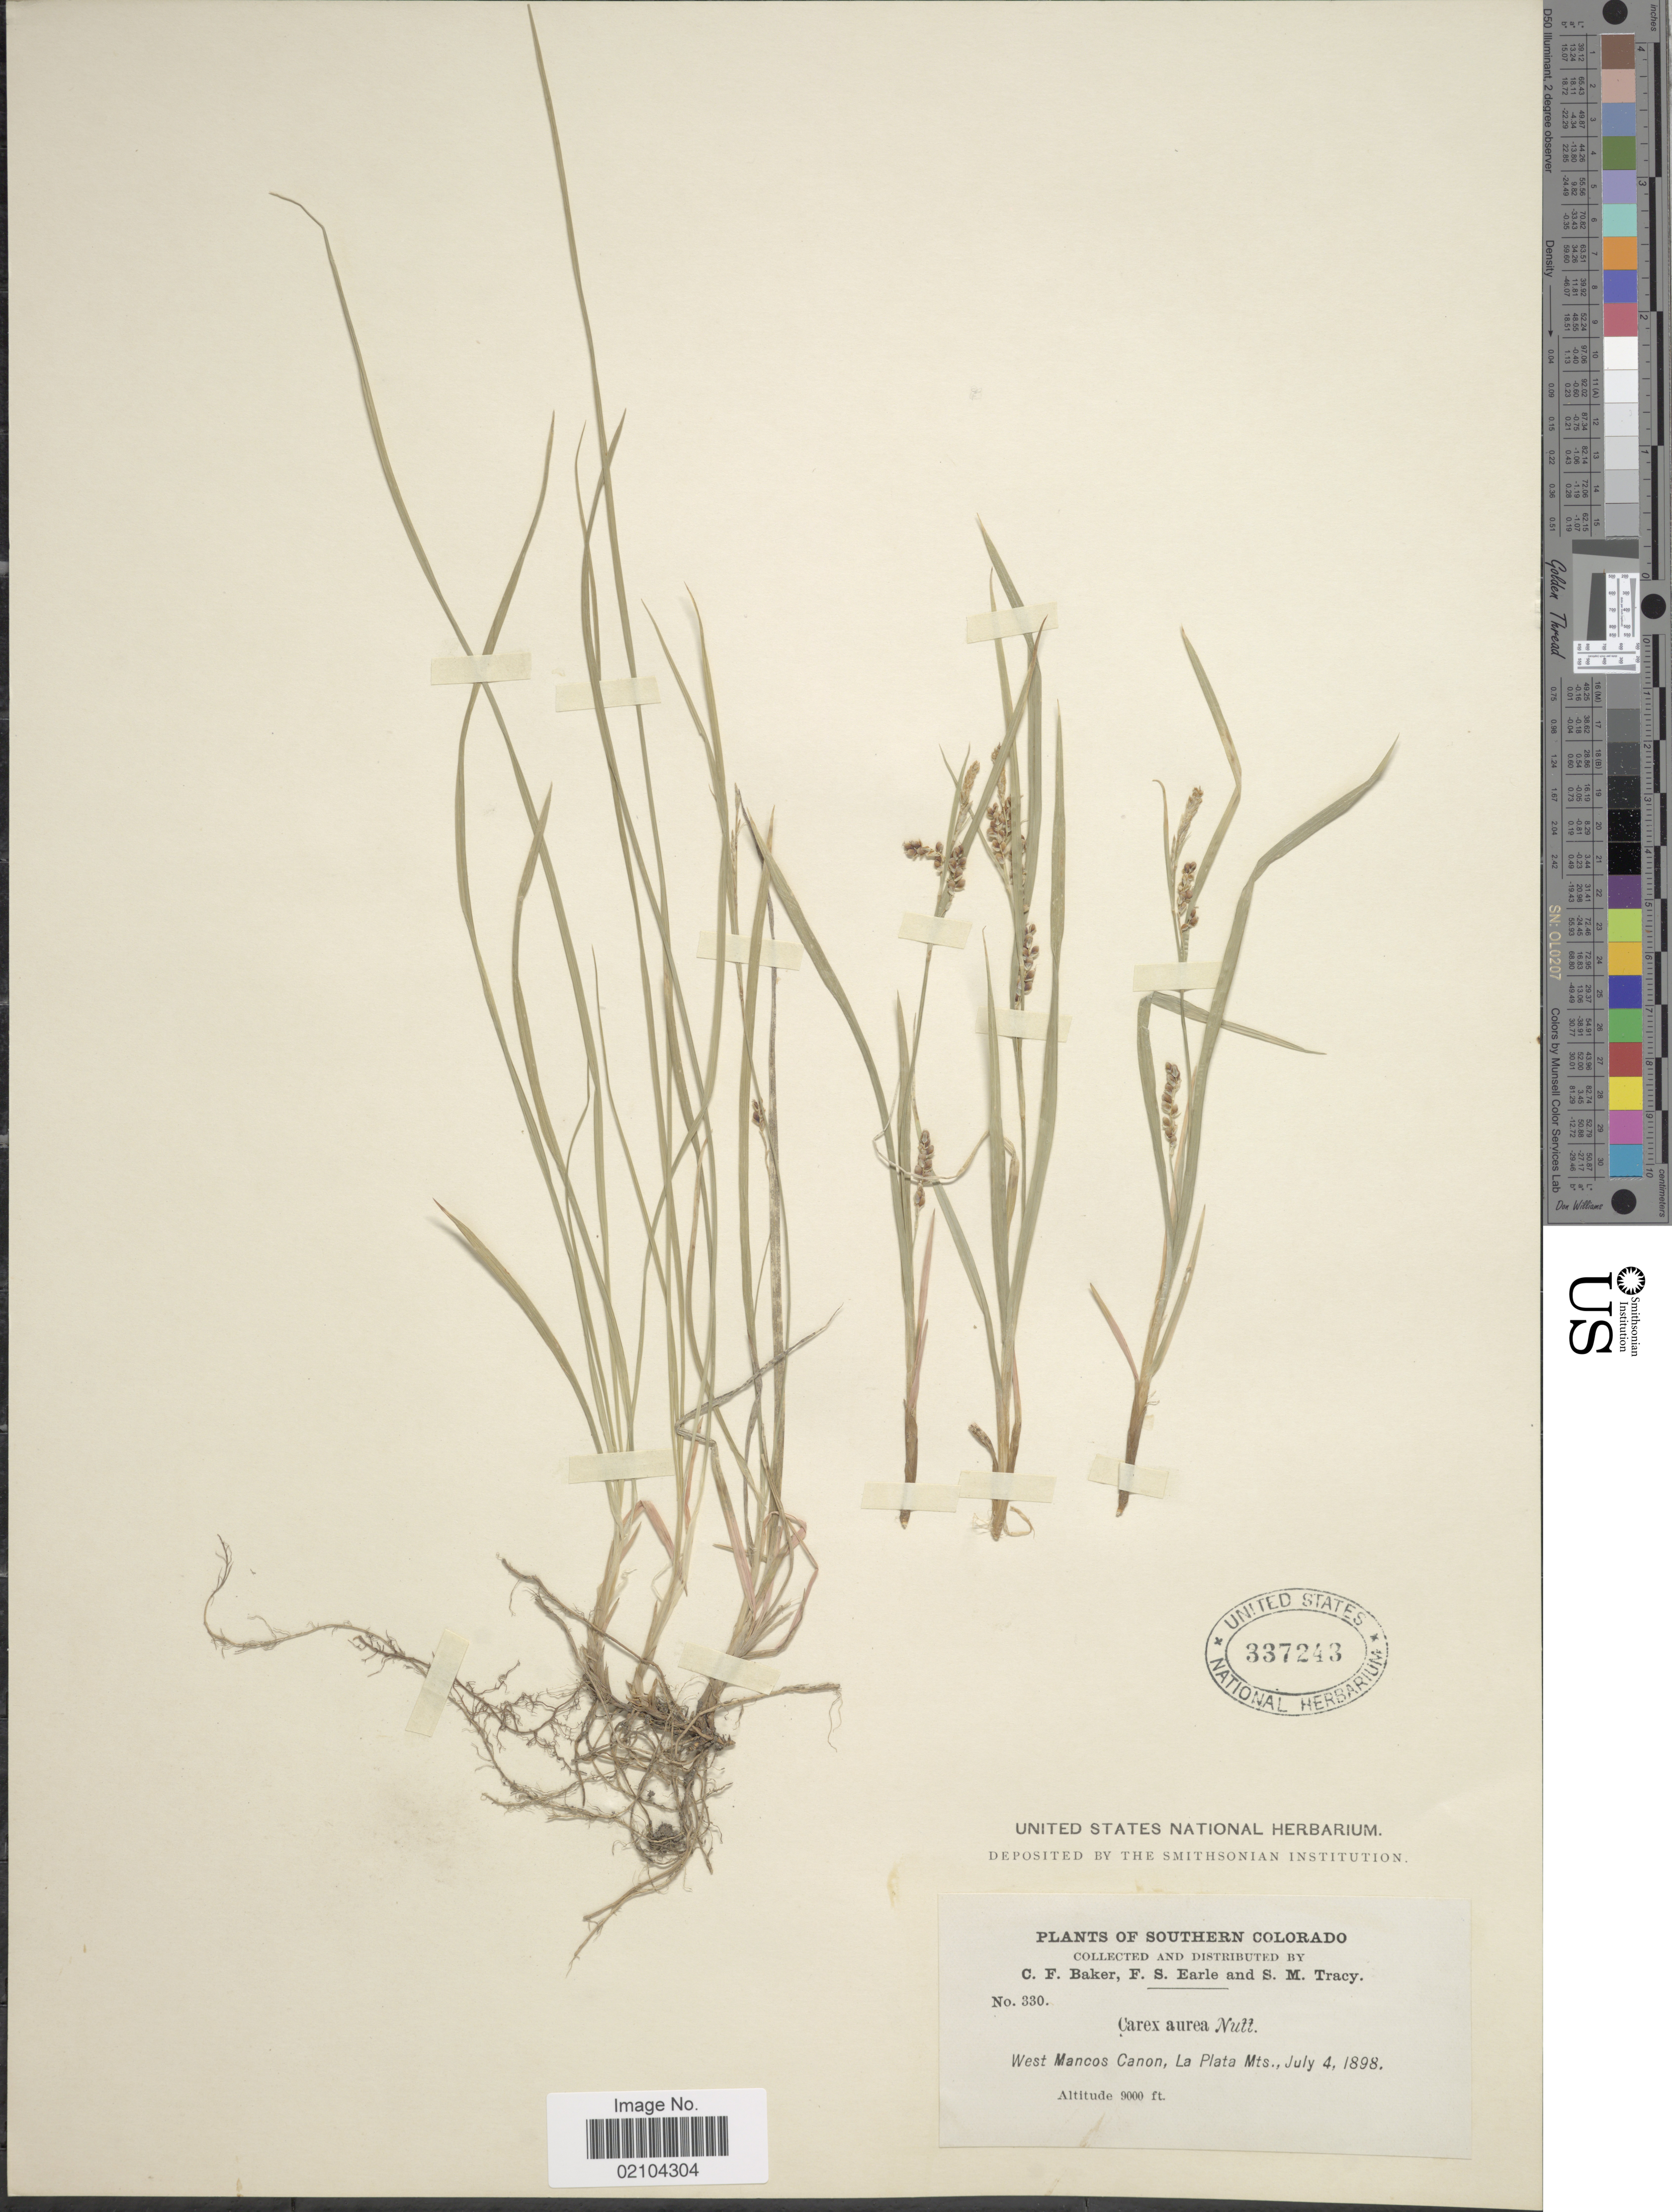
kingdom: Plantae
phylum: Tracheophyta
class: Liliopsida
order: Poales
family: Cyperaceae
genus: Carex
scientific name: Carex aurea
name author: Nutt.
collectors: C. F. Baker, F. S. Earle & S. M. Tracy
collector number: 330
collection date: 1898-07-04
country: United States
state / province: Colorado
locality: Southern Colorado. Southern Colorado. West Mancos Canon, La Plata Mts.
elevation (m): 2743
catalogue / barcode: US 337243